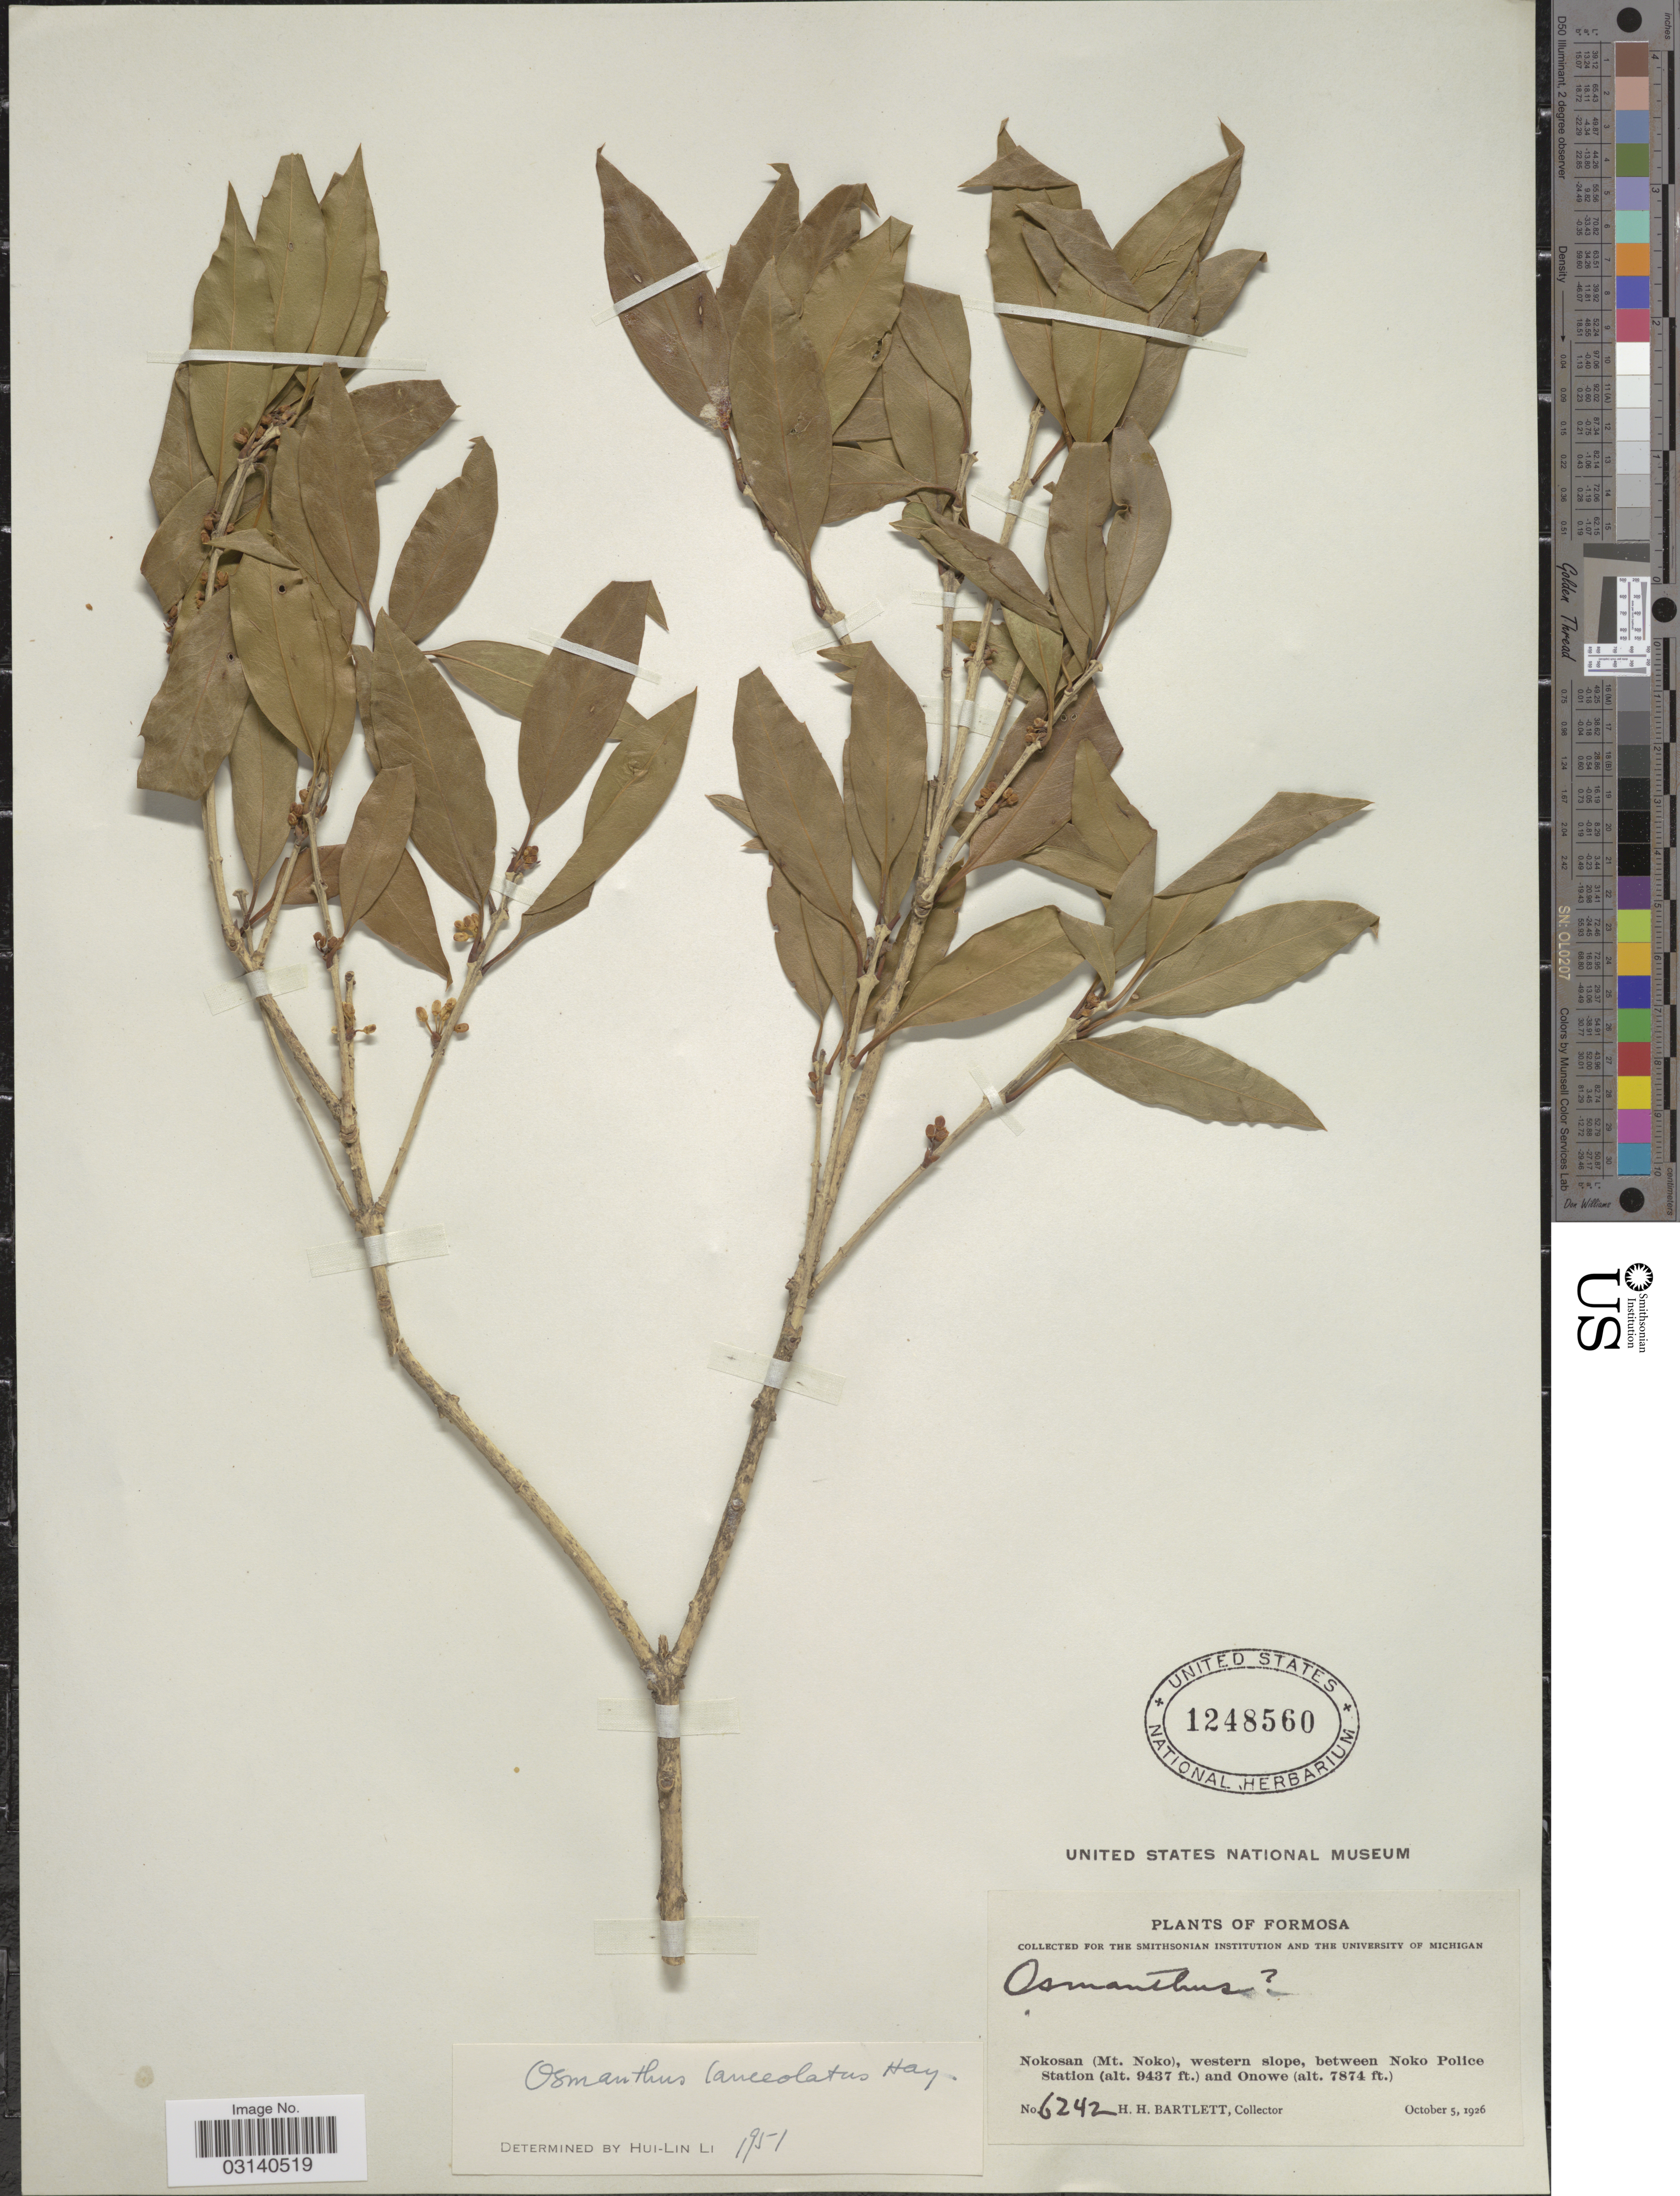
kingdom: Plantae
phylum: Tracheophyta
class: Magnoliopsida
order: Lamiales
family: Oleaceae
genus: Osmanthus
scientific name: Osmanthus lanceolatus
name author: Hayata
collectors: H. H. Bartlett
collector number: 6242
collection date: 1926-10-05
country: Taiwan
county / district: Hualien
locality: Formosa, Nokosan (Mt. Noko), western slope, between Noko Police Station, and Onowe.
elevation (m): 2400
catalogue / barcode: US 1248560